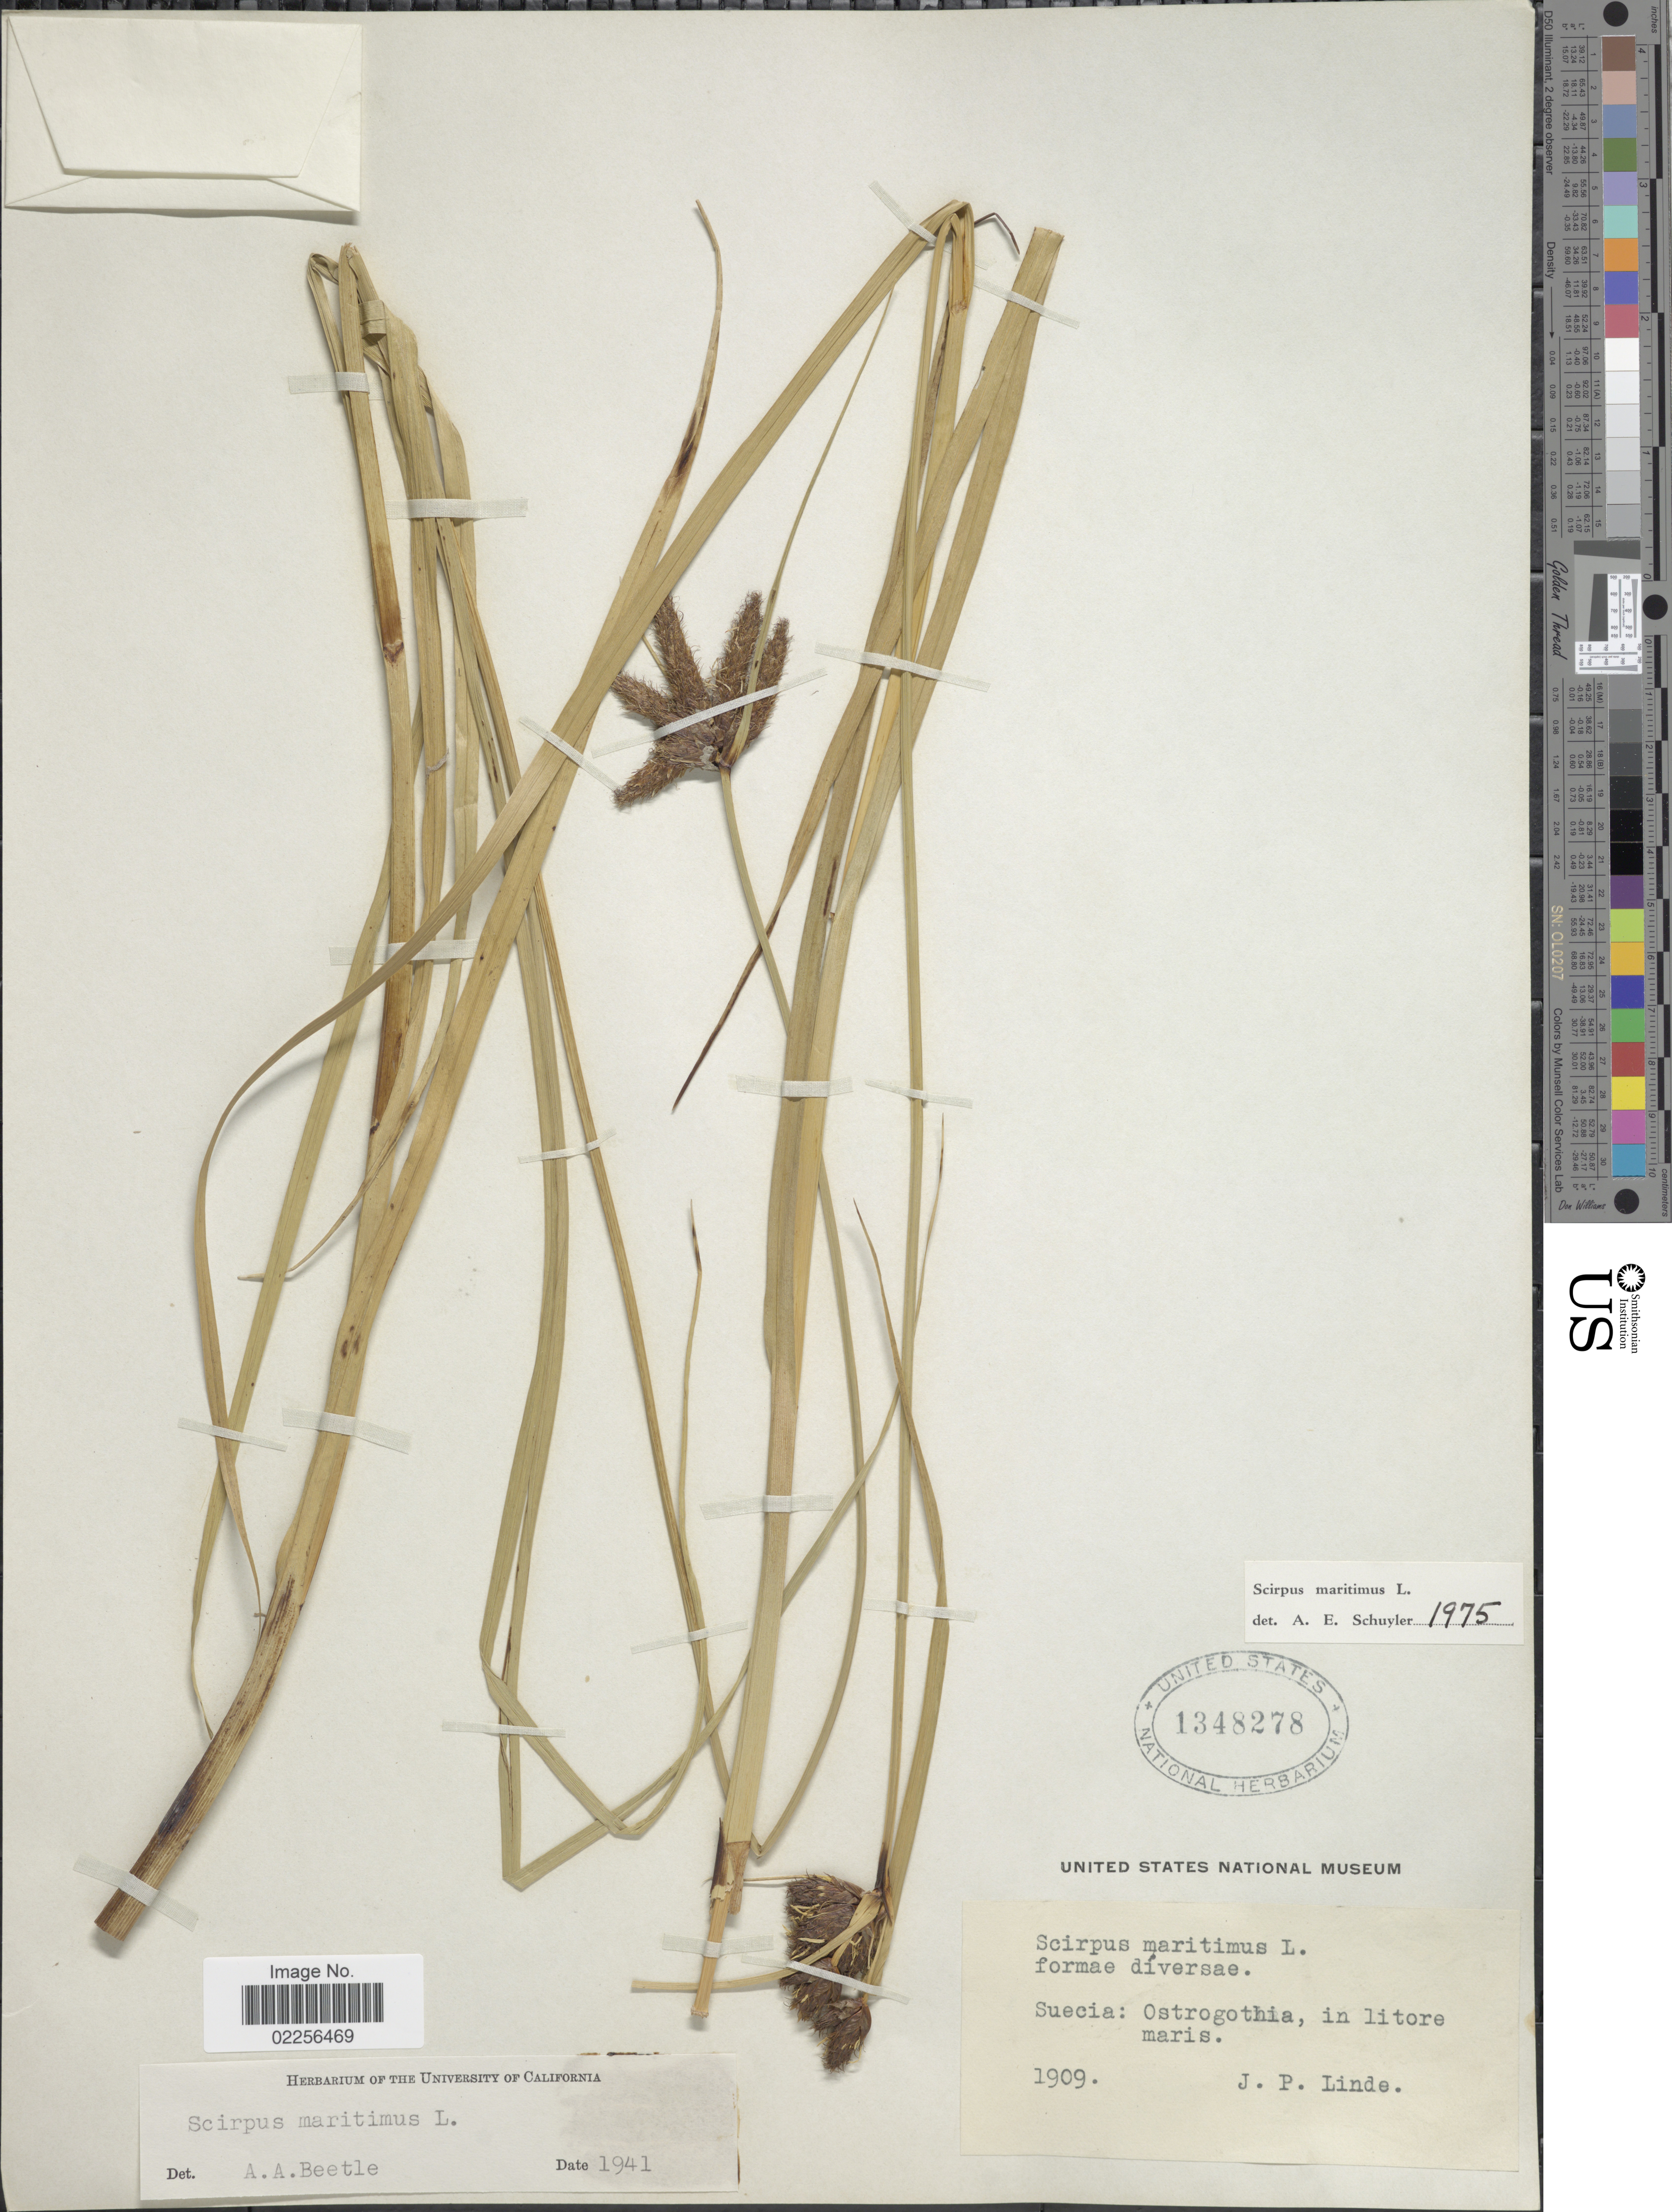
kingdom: Plantae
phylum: Tracheophyta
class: Liliopsida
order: Poales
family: Cyperaceae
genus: Bolboschoenus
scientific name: Bolboschoenus maritimus subsp. maritimus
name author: (L.) Palla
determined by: Strong, Mark T., (BOT), Smithsonian Institution - National Museum of Natural History (UNITED STATES)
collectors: J. Linde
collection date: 1909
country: Sweden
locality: Suecia, Ostrogothia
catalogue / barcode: US 1348278